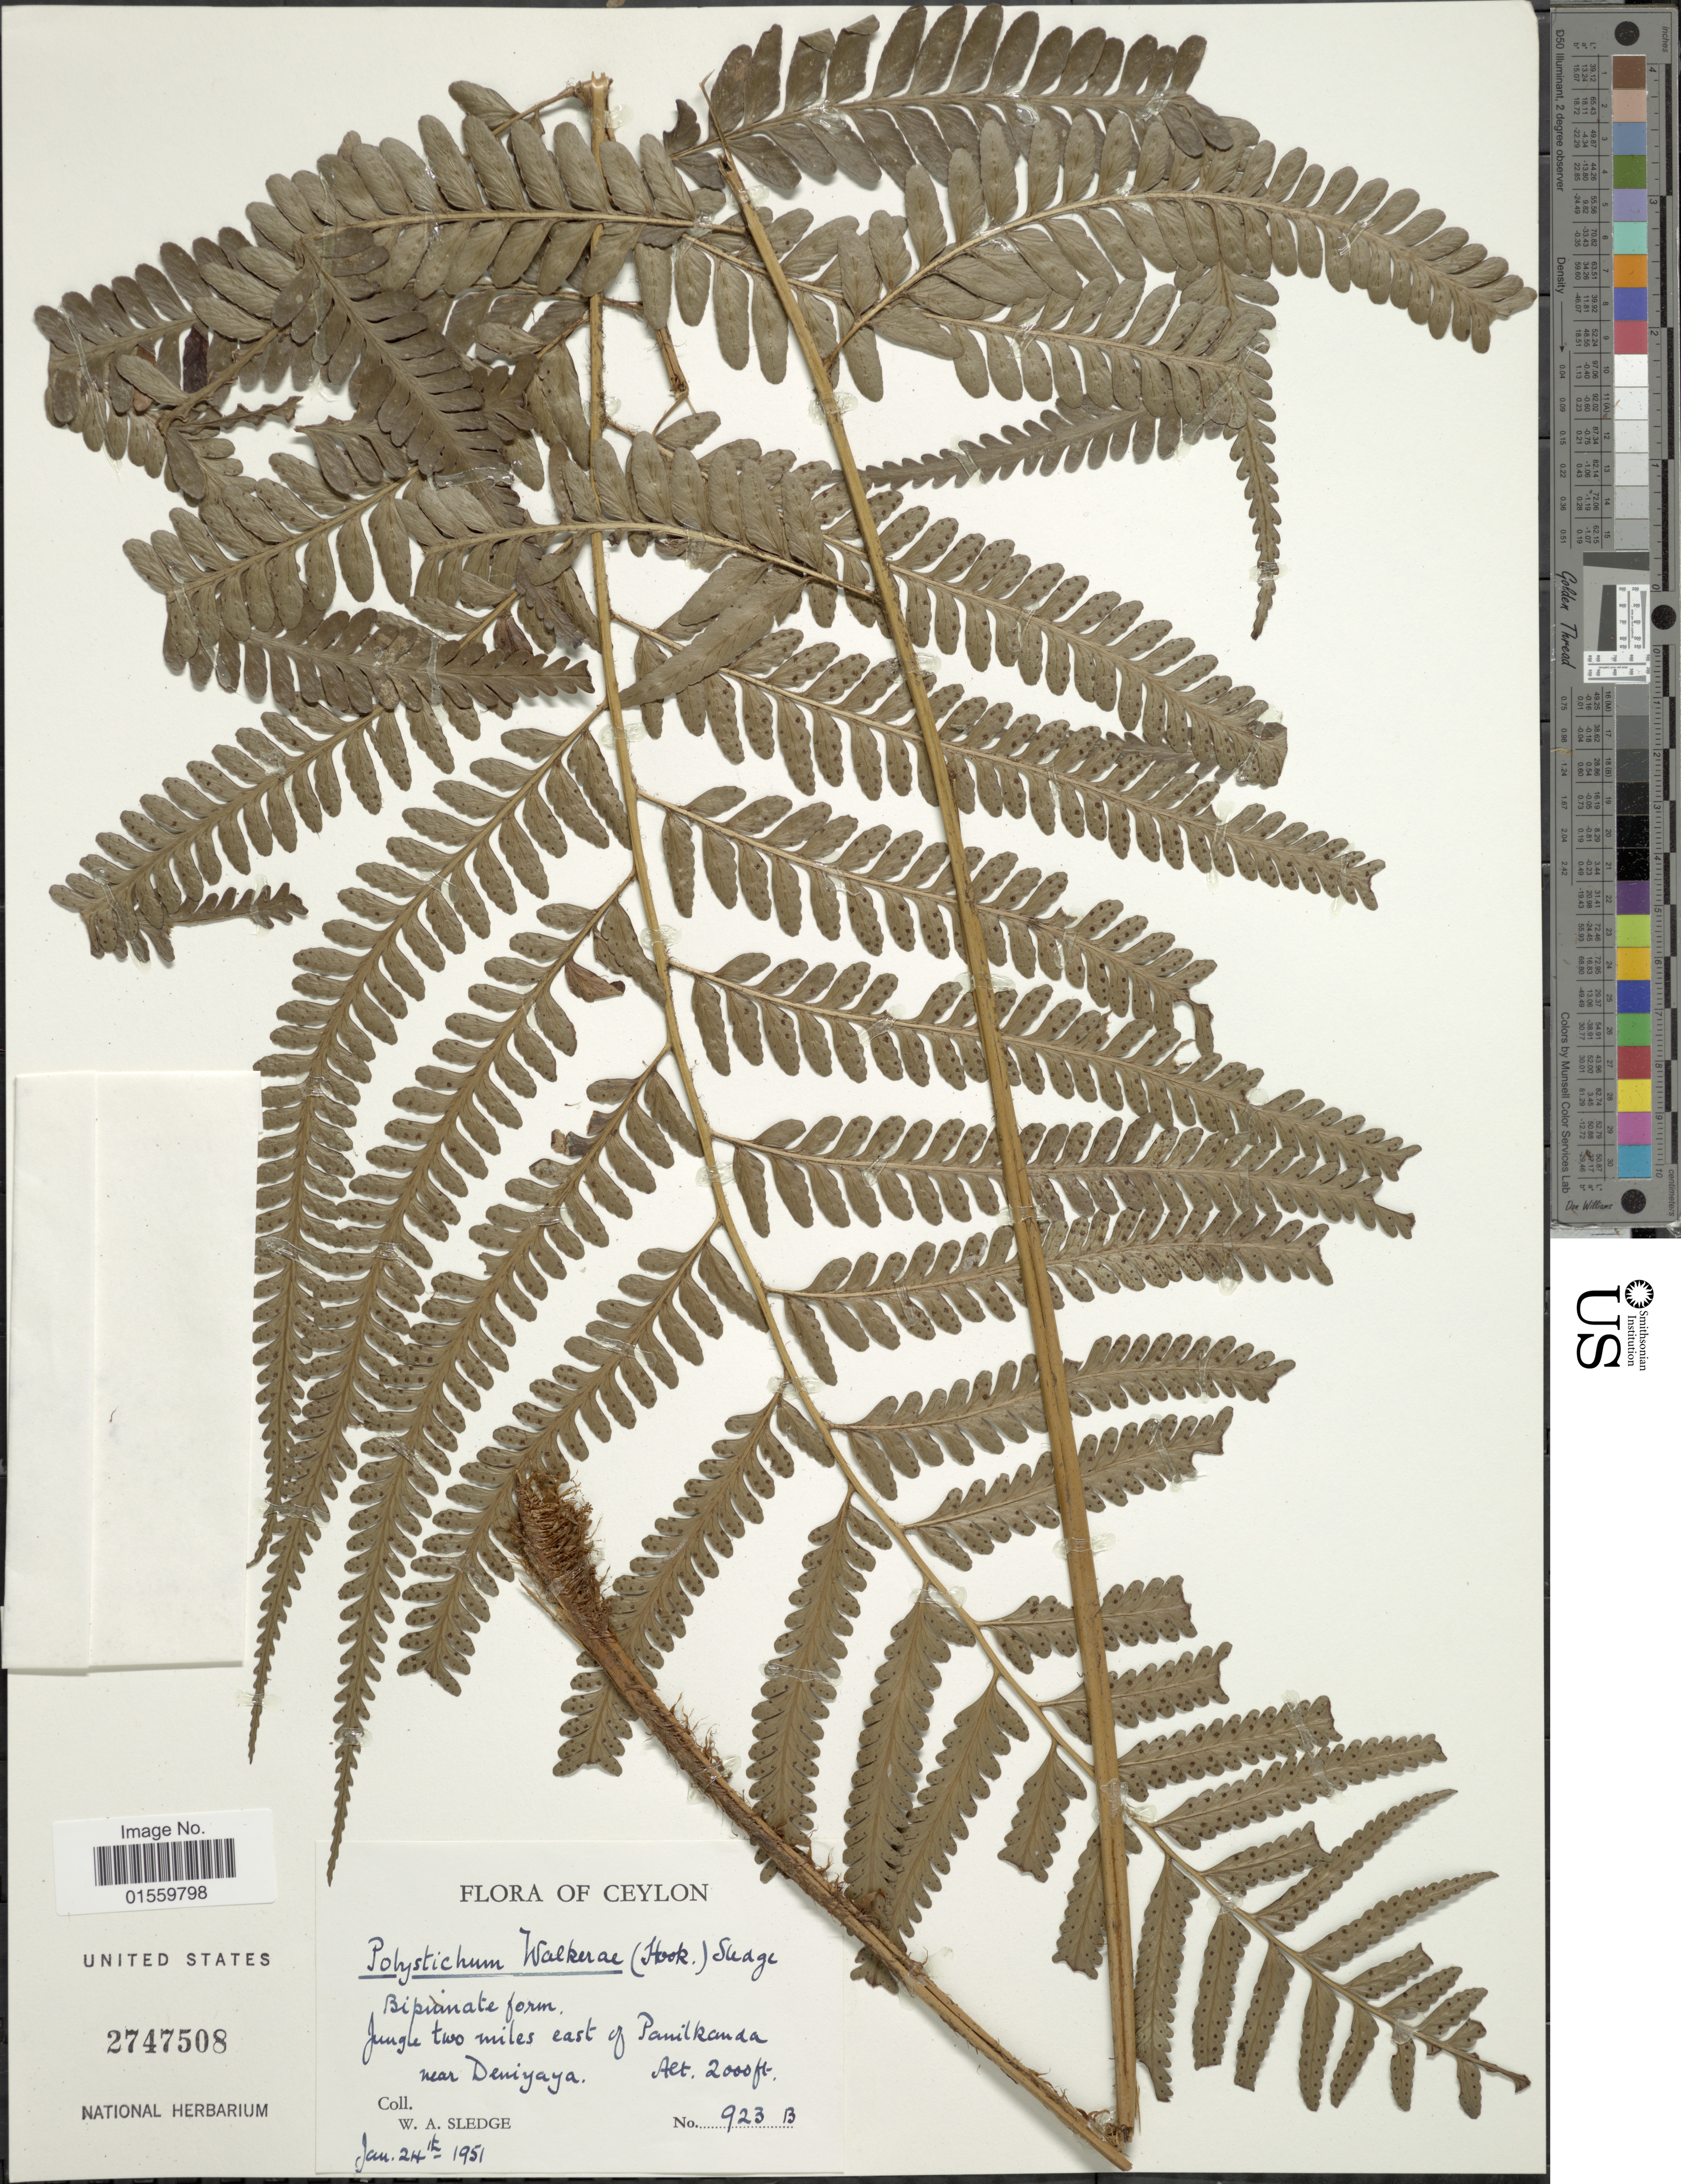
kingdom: Plantae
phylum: Tracheophyta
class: Polypodiopsida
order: Polypodiales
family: Dryopteridaceae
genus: Polystichum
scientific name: Polystichum walkerae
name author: (Hook.) Sledge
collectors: W. A. Sledge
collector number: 923B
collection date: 1951-01-24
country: Sri Lanka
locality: Ceylon, jungle two miles east of Panilkanda near Deniyaya [interpreted]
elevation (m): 610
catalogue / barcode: US 2747508